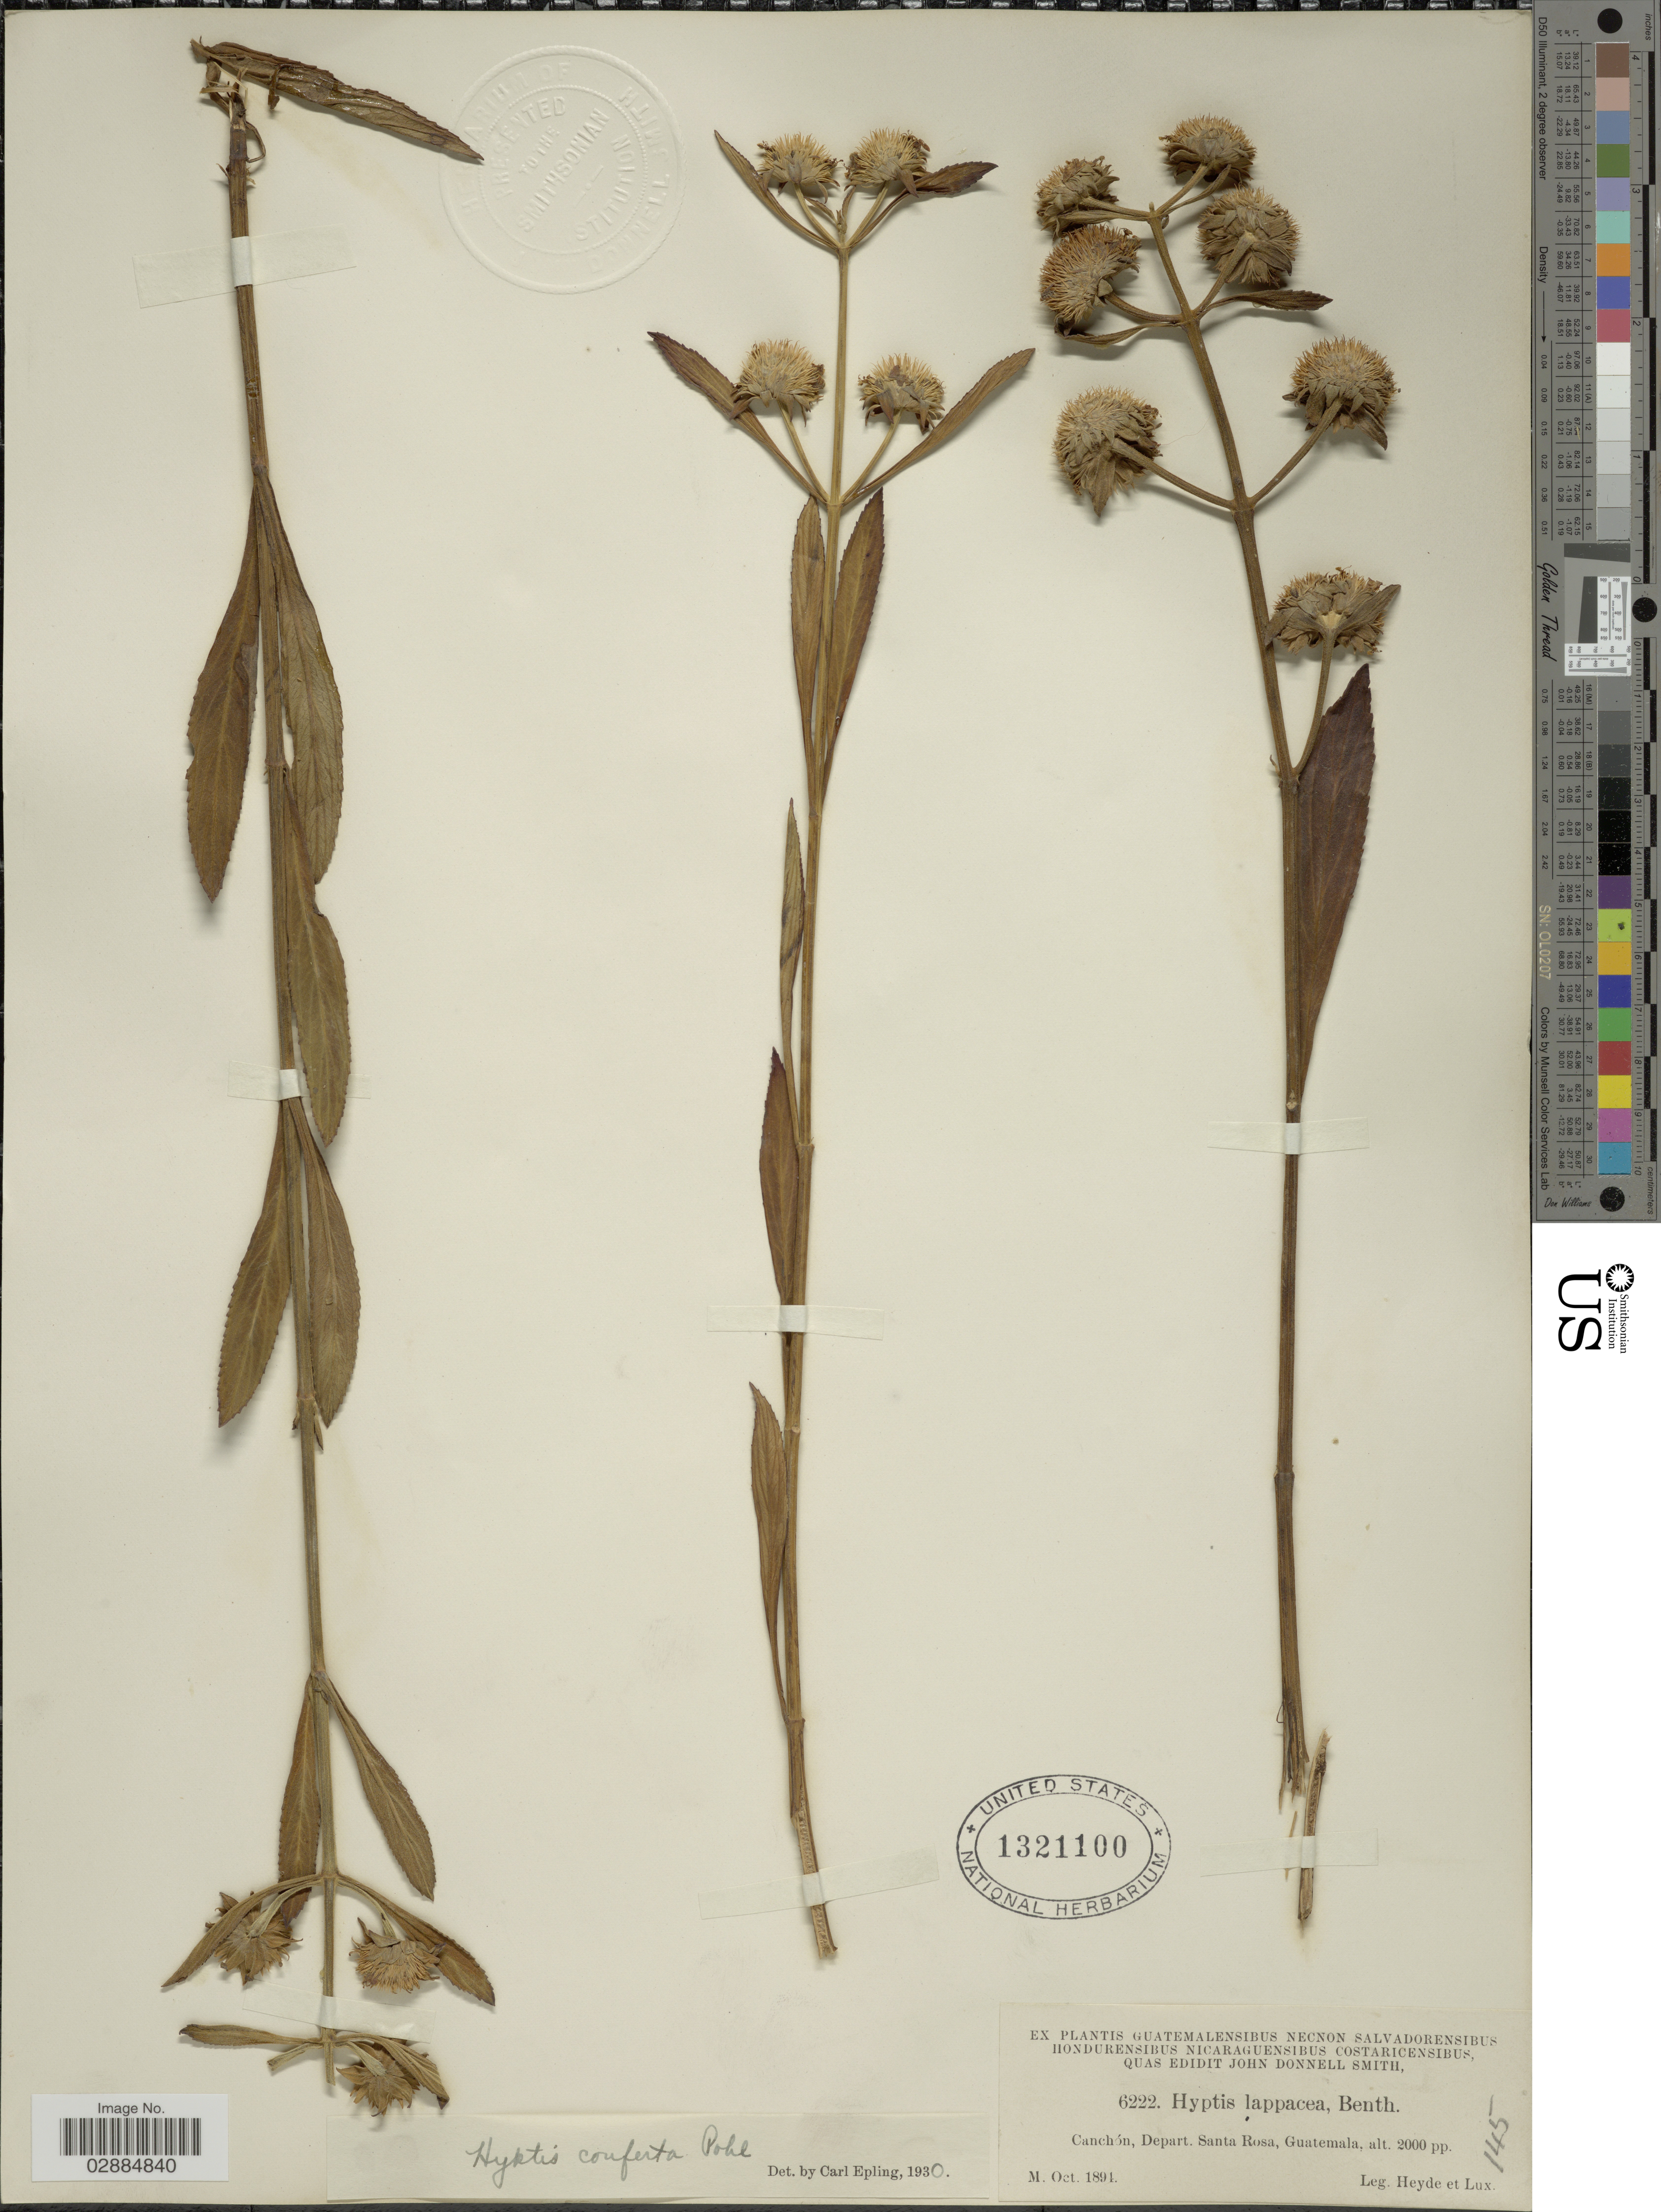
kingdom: Plantae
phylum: Tracheophyta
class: Magnoliopsida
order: Lamiales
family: Lamiaceae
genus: Hyptis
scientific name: Hyptis conferta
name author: Pohl ex Benth.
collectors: Heyde & Lux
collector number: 6222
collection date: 1894-10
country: Guatemala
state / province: Santa Rosa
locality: Canchón, Depart. Santa Rosa.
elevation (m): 610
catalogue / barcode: US 1321100